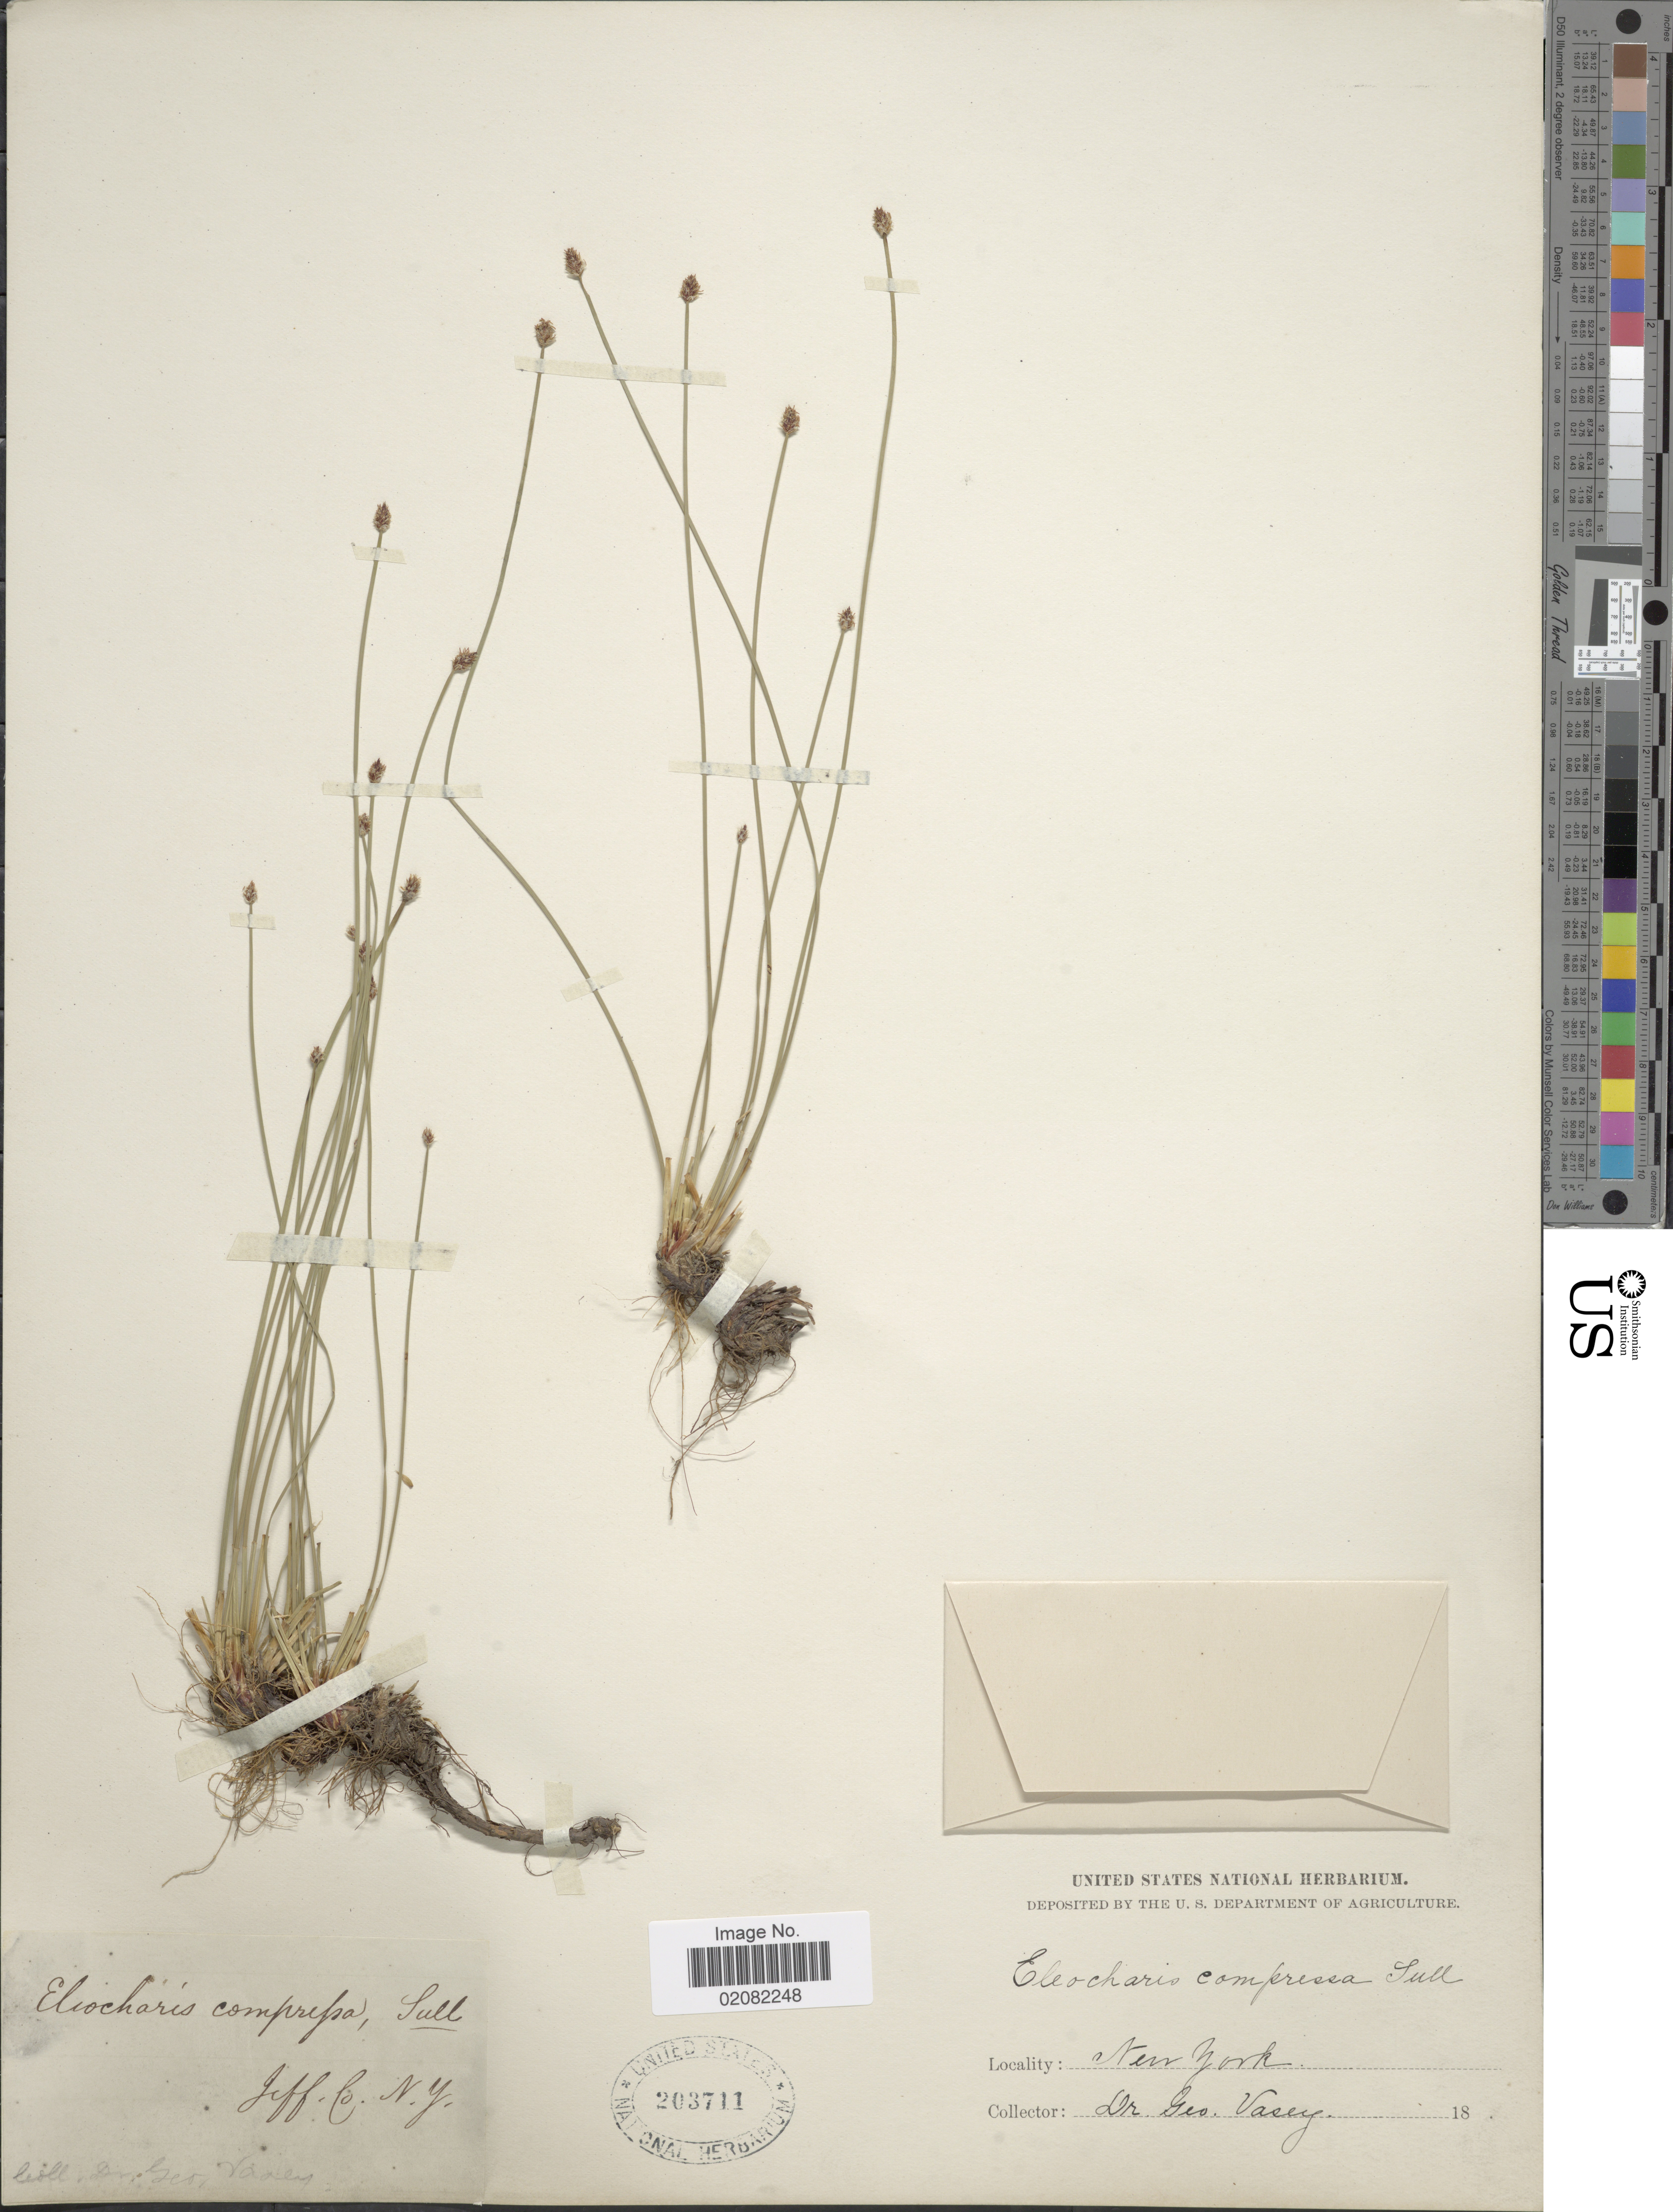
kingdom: Plantae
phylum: Tracheophyta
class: Liliopsida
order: Poales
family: Cyperaceae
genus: Eleocharis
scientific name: Eleocharis compressa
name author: Sull.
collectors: G. Vasey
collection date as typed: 18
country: United States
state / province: New York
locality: Jeff Co.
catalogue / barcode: US 203711